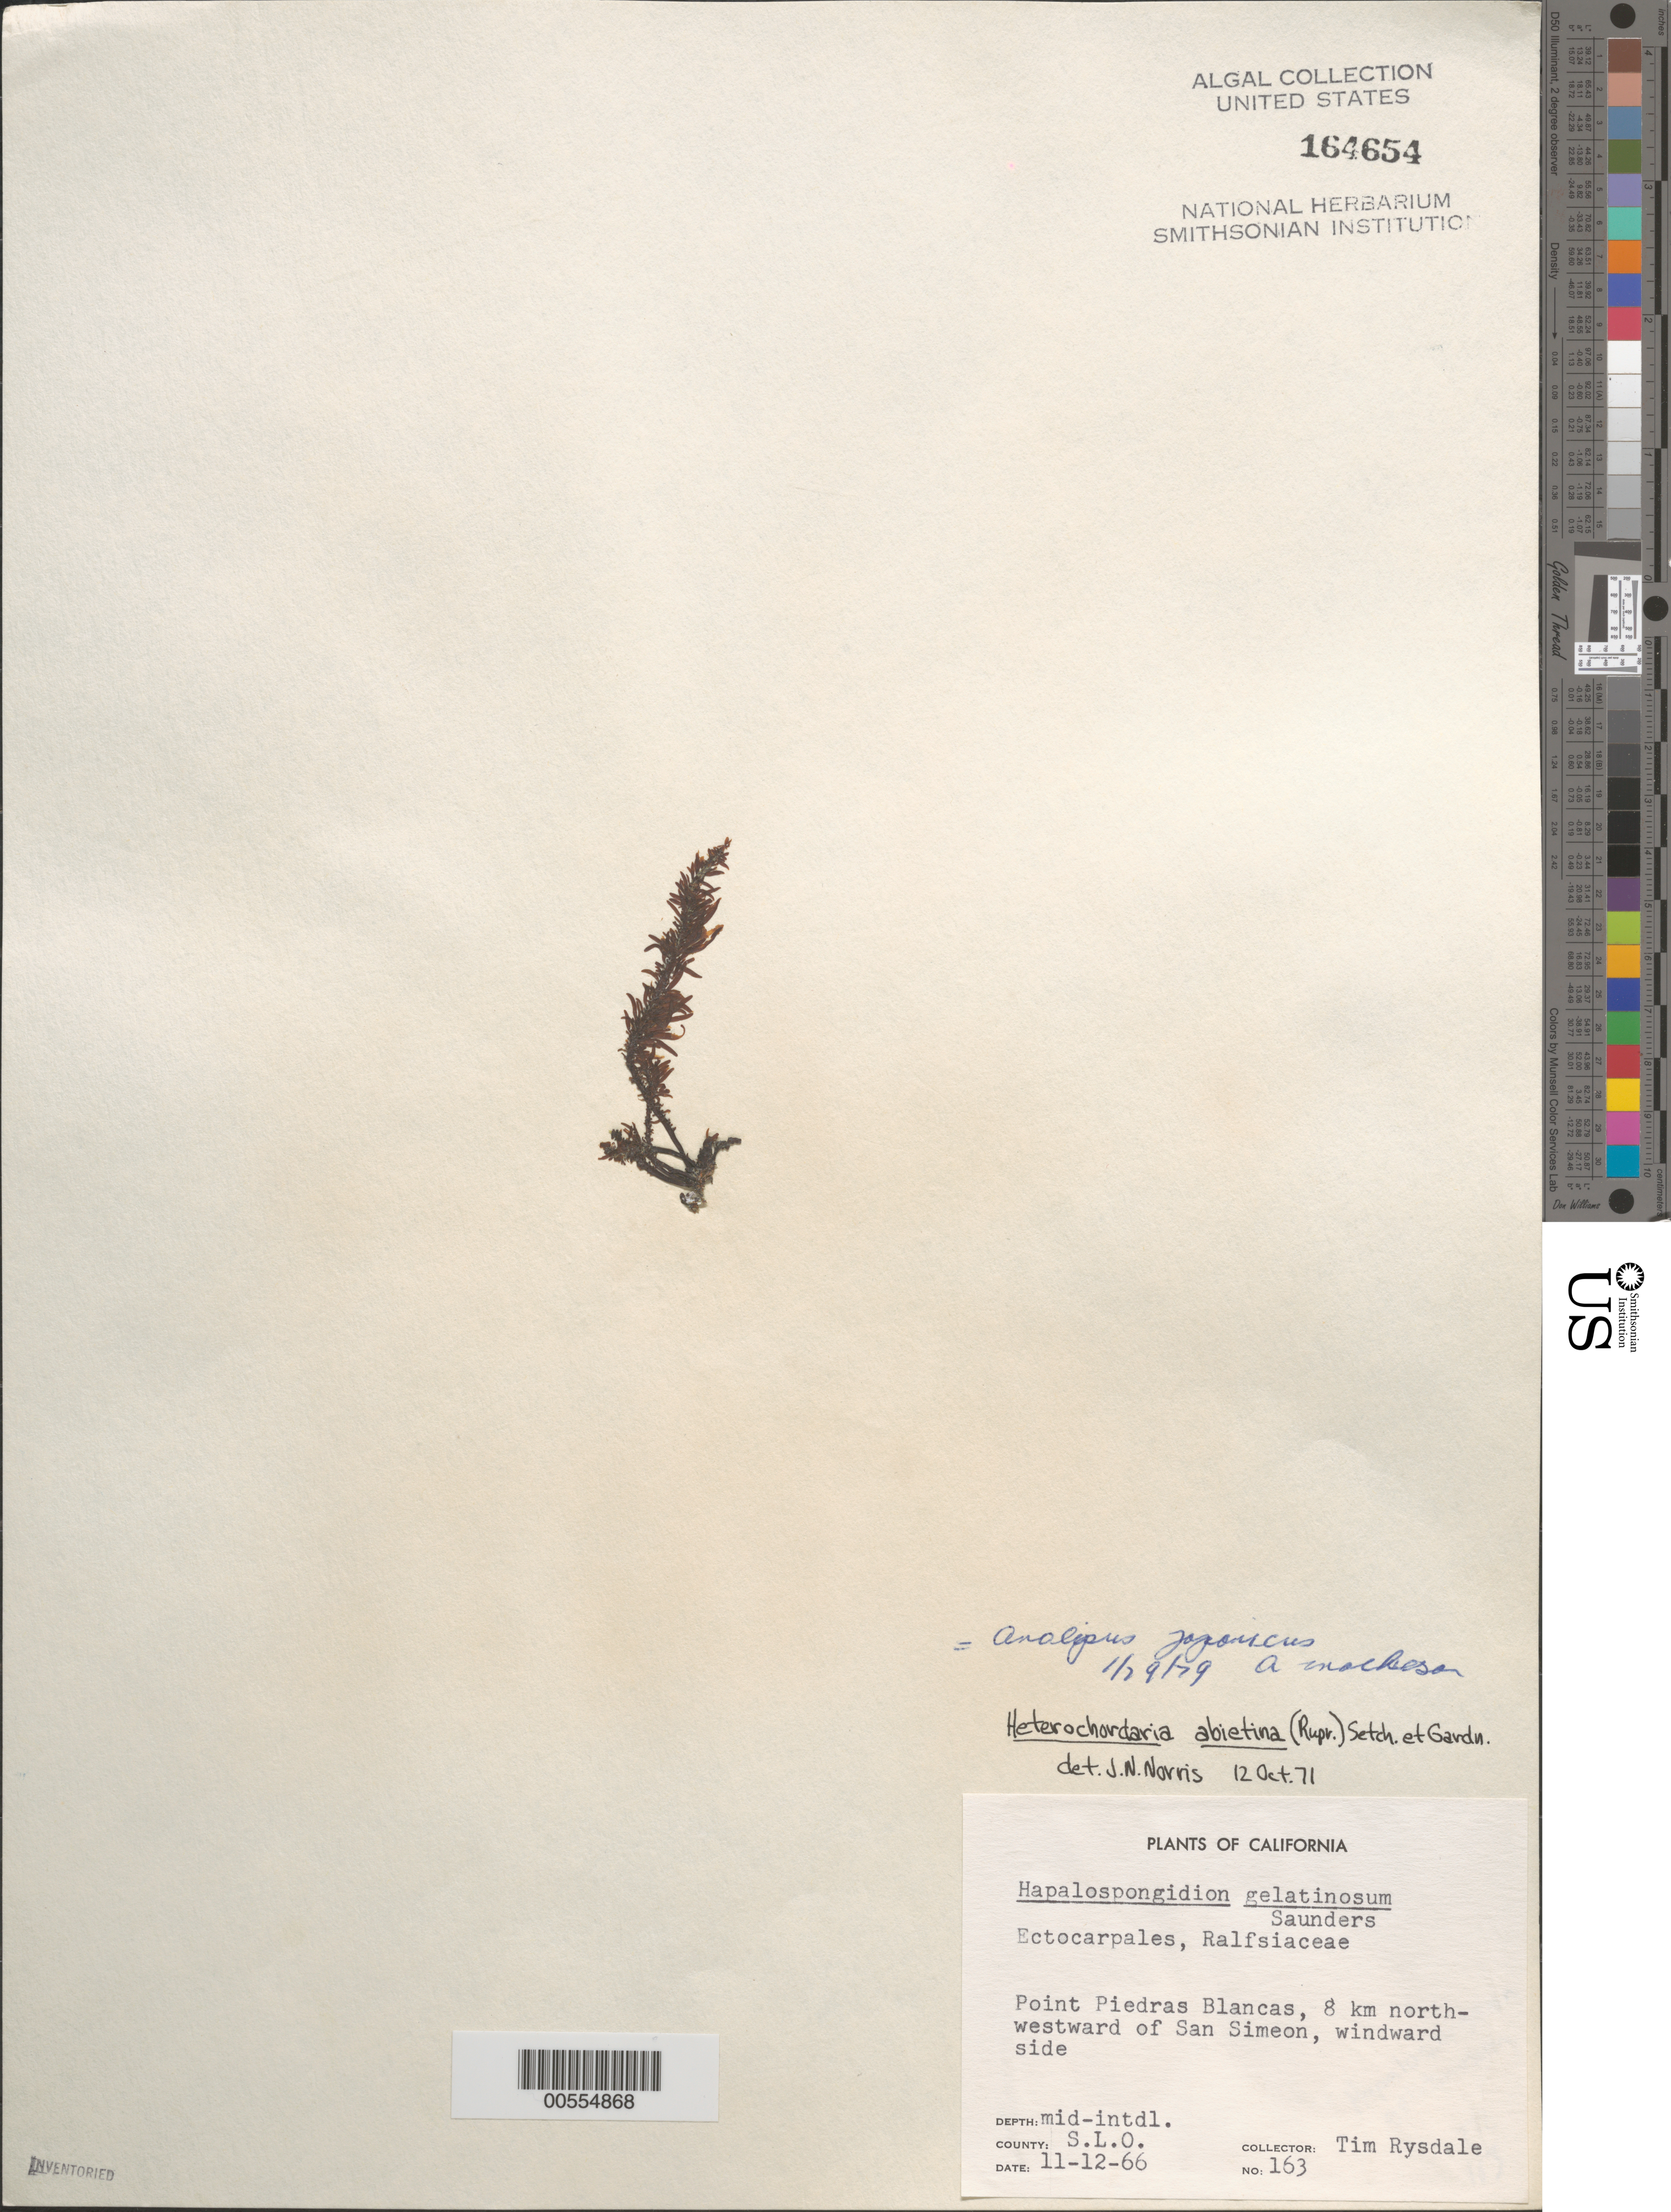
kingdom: Chromista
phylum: Ochrophyta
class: Phaeophyceae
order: Ectocarpales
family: Chordariaceae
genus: Analipus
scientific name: Analipus japonicus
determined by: Mathieson, A. C.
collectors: T. Rysdale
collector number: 163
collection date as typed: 12 Nov 1966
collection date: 1966-11-12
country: United States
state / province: California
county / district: San Luis Obispo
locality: Point Piedras Blancas, 8 km northwest of San Simeon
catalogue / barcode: US 164654